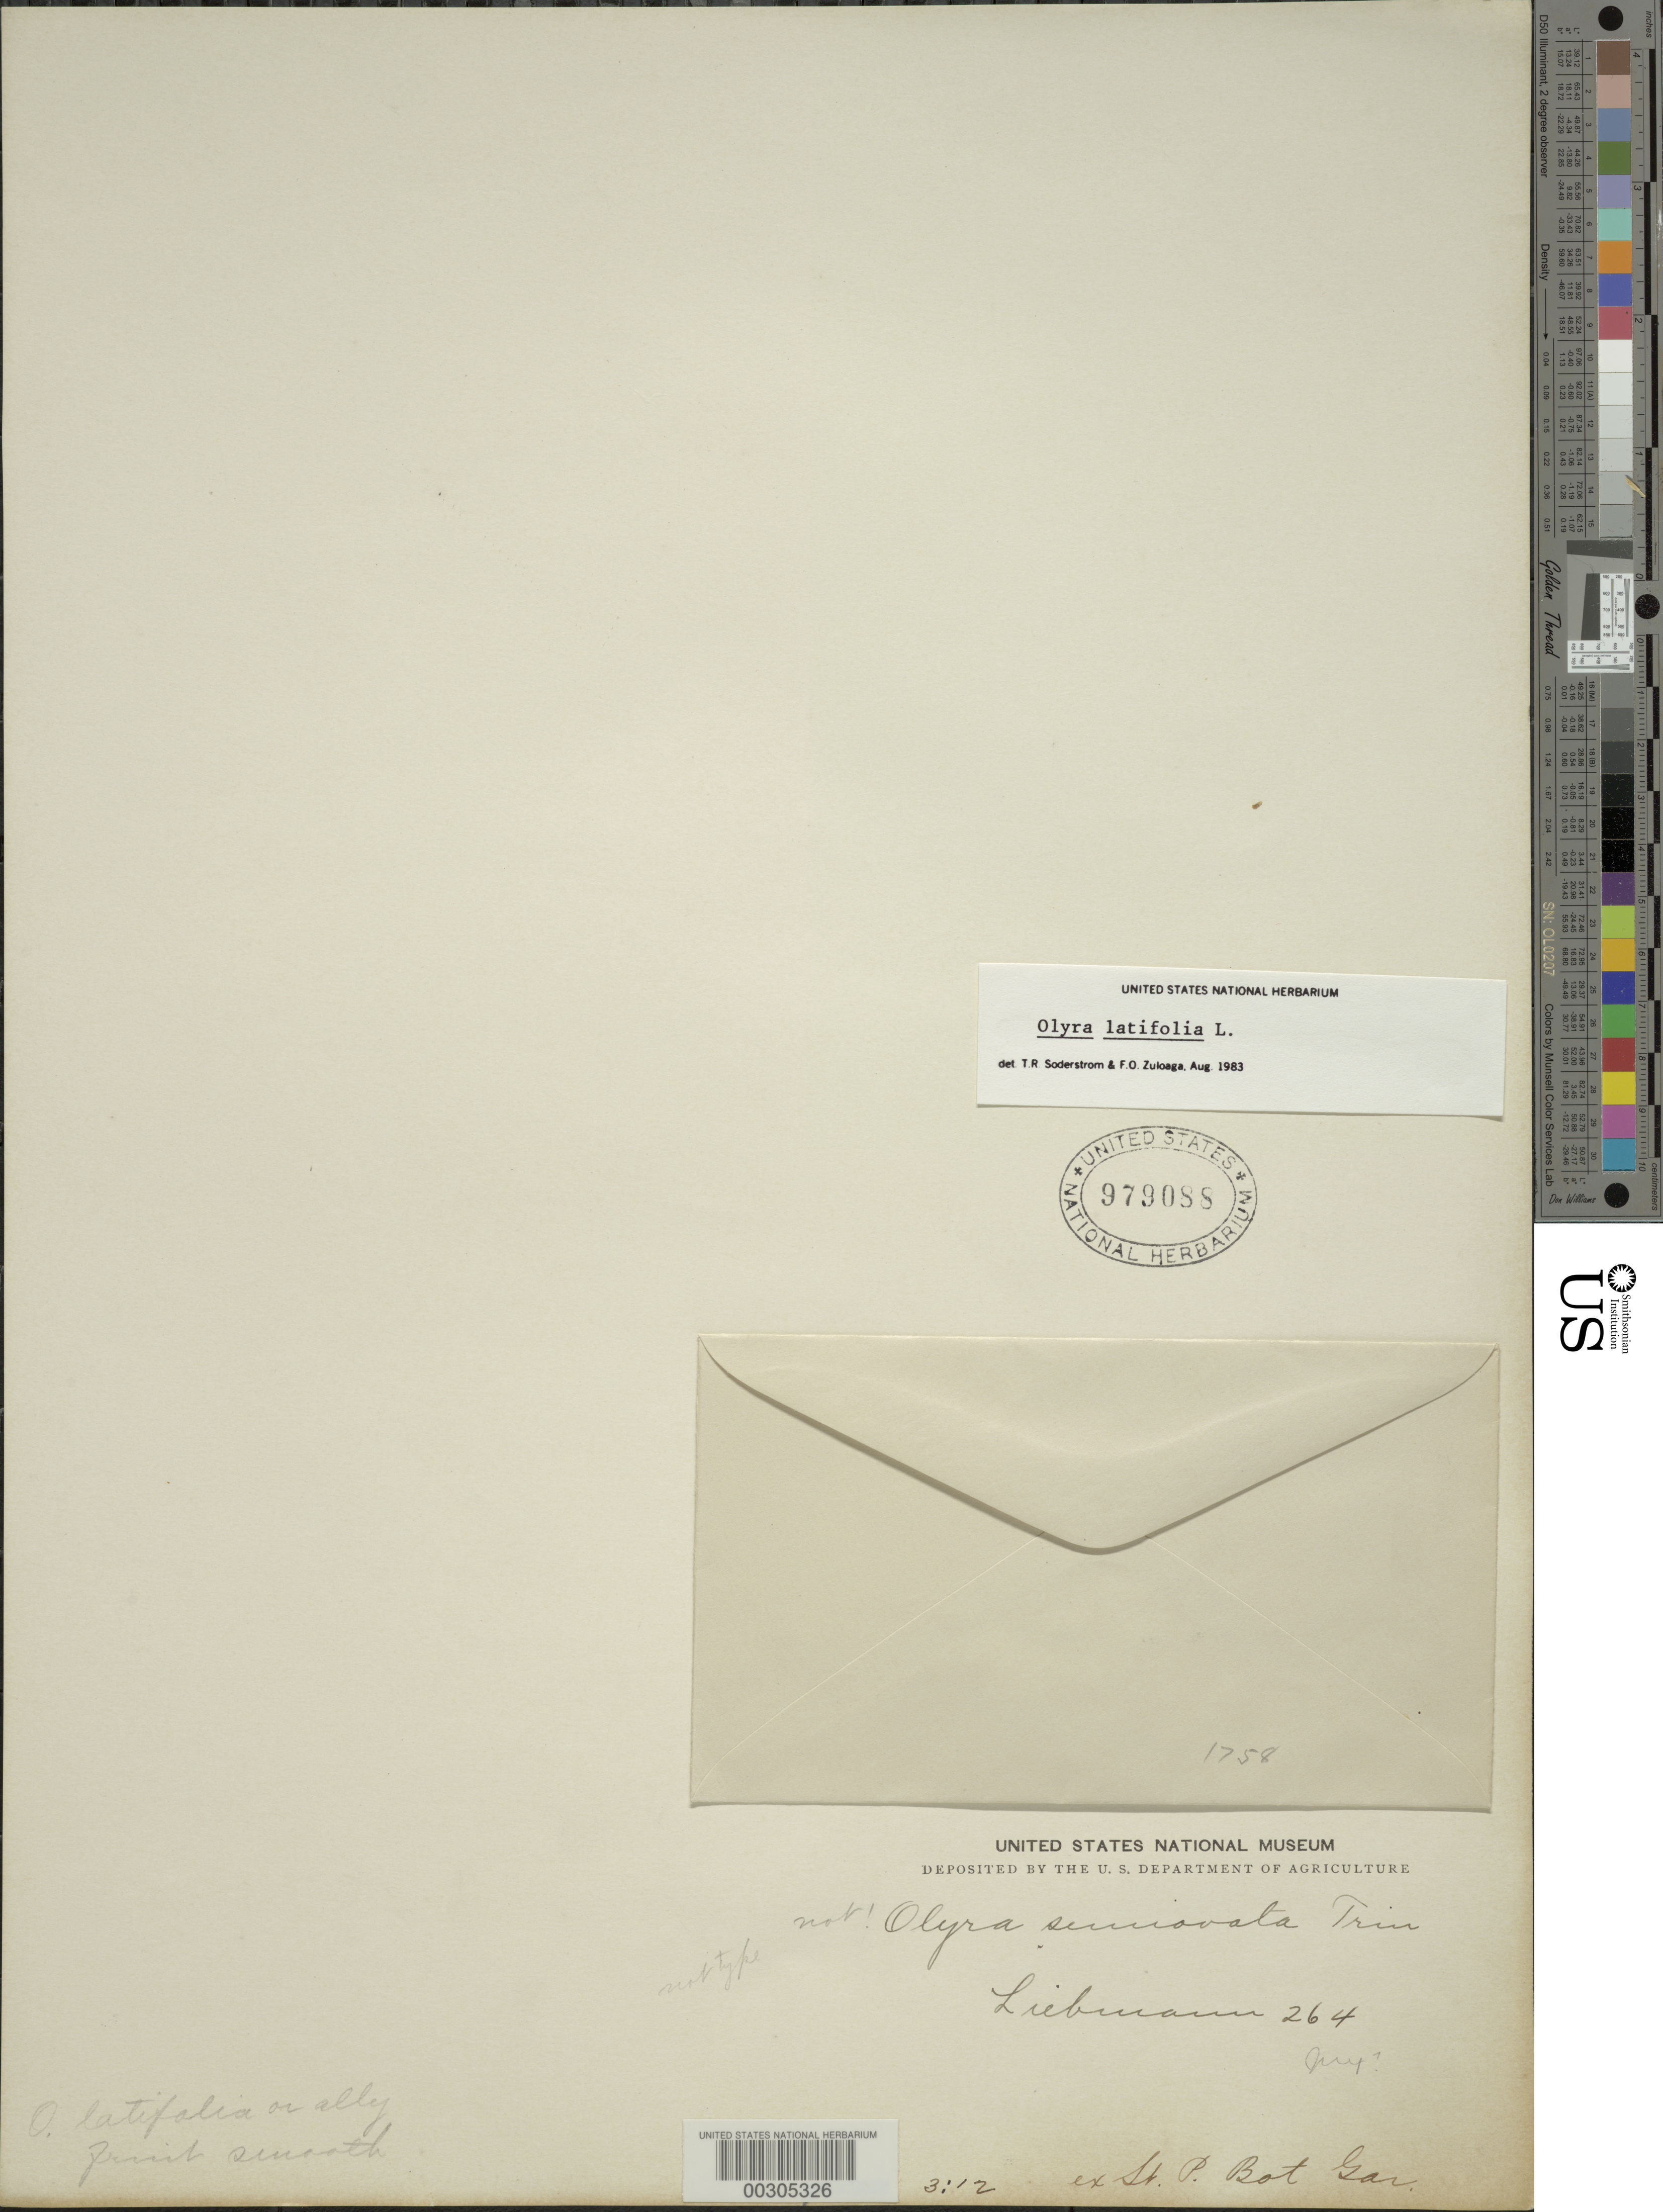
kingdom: Plantae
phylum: Tracheophyta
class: Liliopsida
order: Poales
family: Poaceae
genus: Olyra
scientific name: Olyra latifolia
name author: L.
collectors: F. M. Liebmann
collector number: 264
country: Mexico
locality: E of Monserrat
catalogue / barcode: US 979088